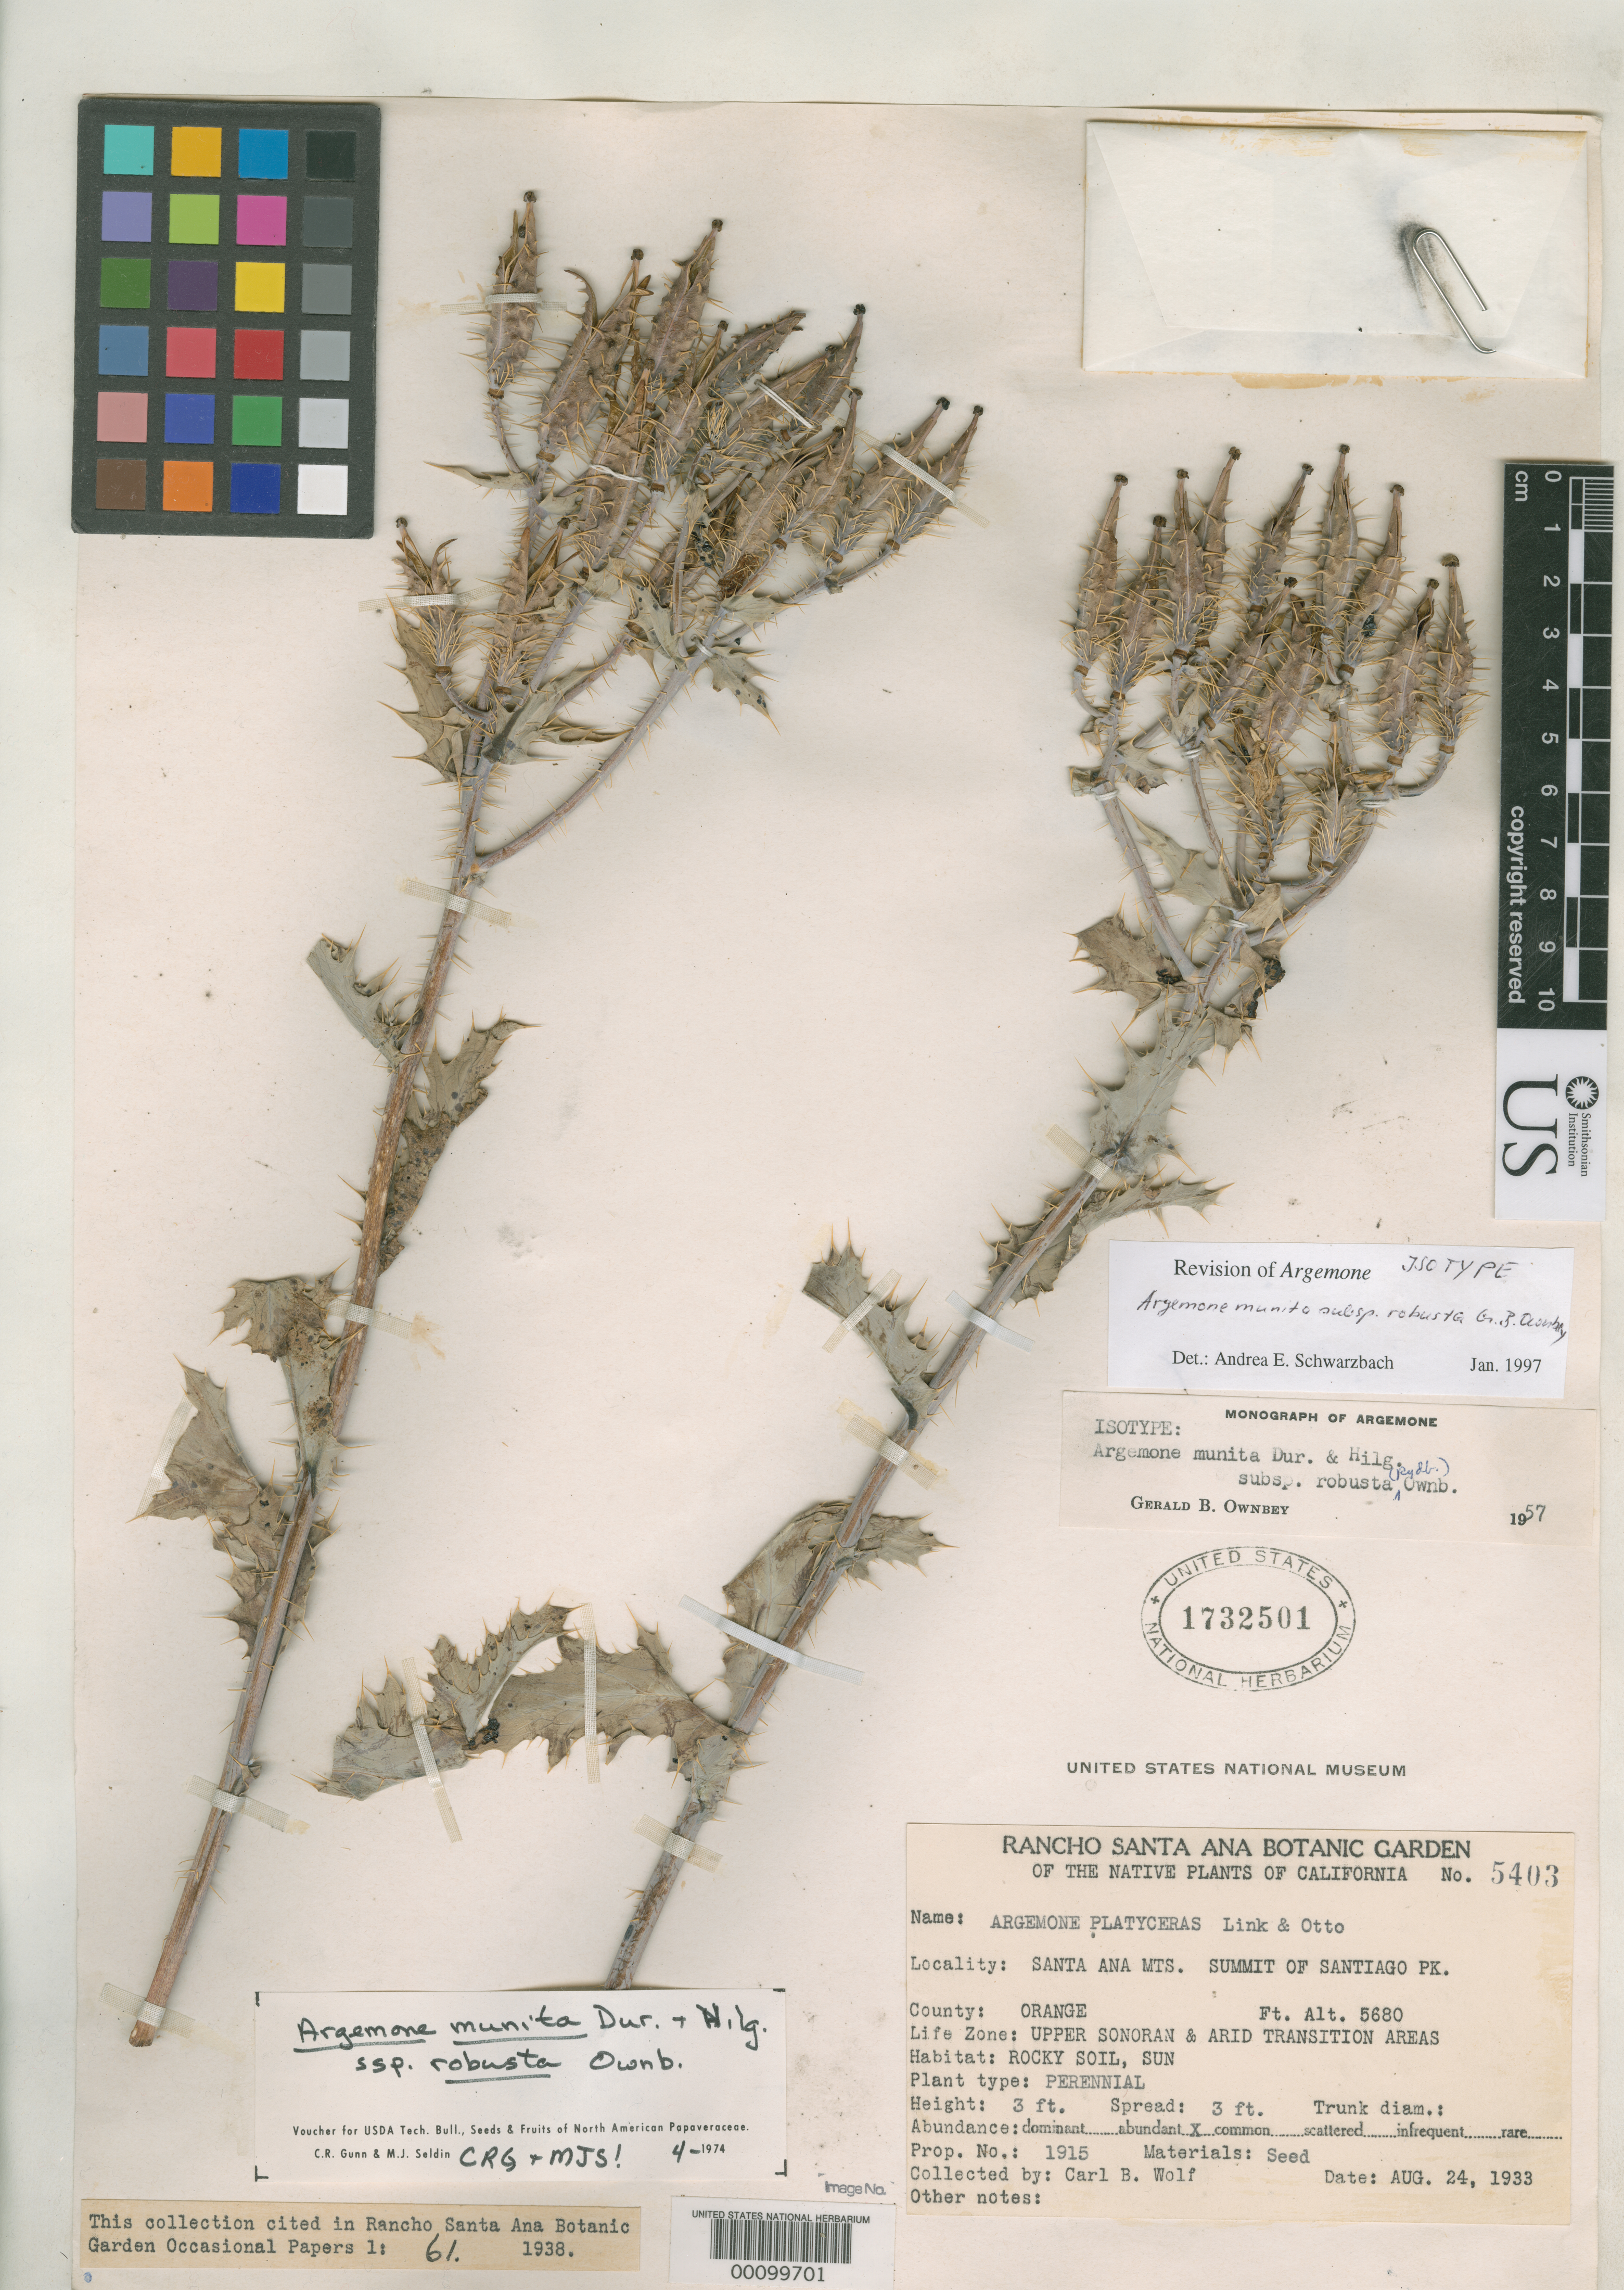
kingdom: Plantae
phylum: Tracheophyta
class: Magnoliopsida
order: Ranunculales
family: Papaveraceae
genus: Argemone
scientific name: Argemone munita subsp. robusta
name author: G.B. Ownbey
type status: Isotype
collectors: C. B. Wolf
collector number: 5403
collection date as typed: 24 Aug 1933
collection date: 1933-08-24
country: United States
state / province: California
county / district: Orange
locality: Santa Ana Mountains, summit of Santiago Peak.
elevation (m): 1731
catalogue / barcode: US 1732501